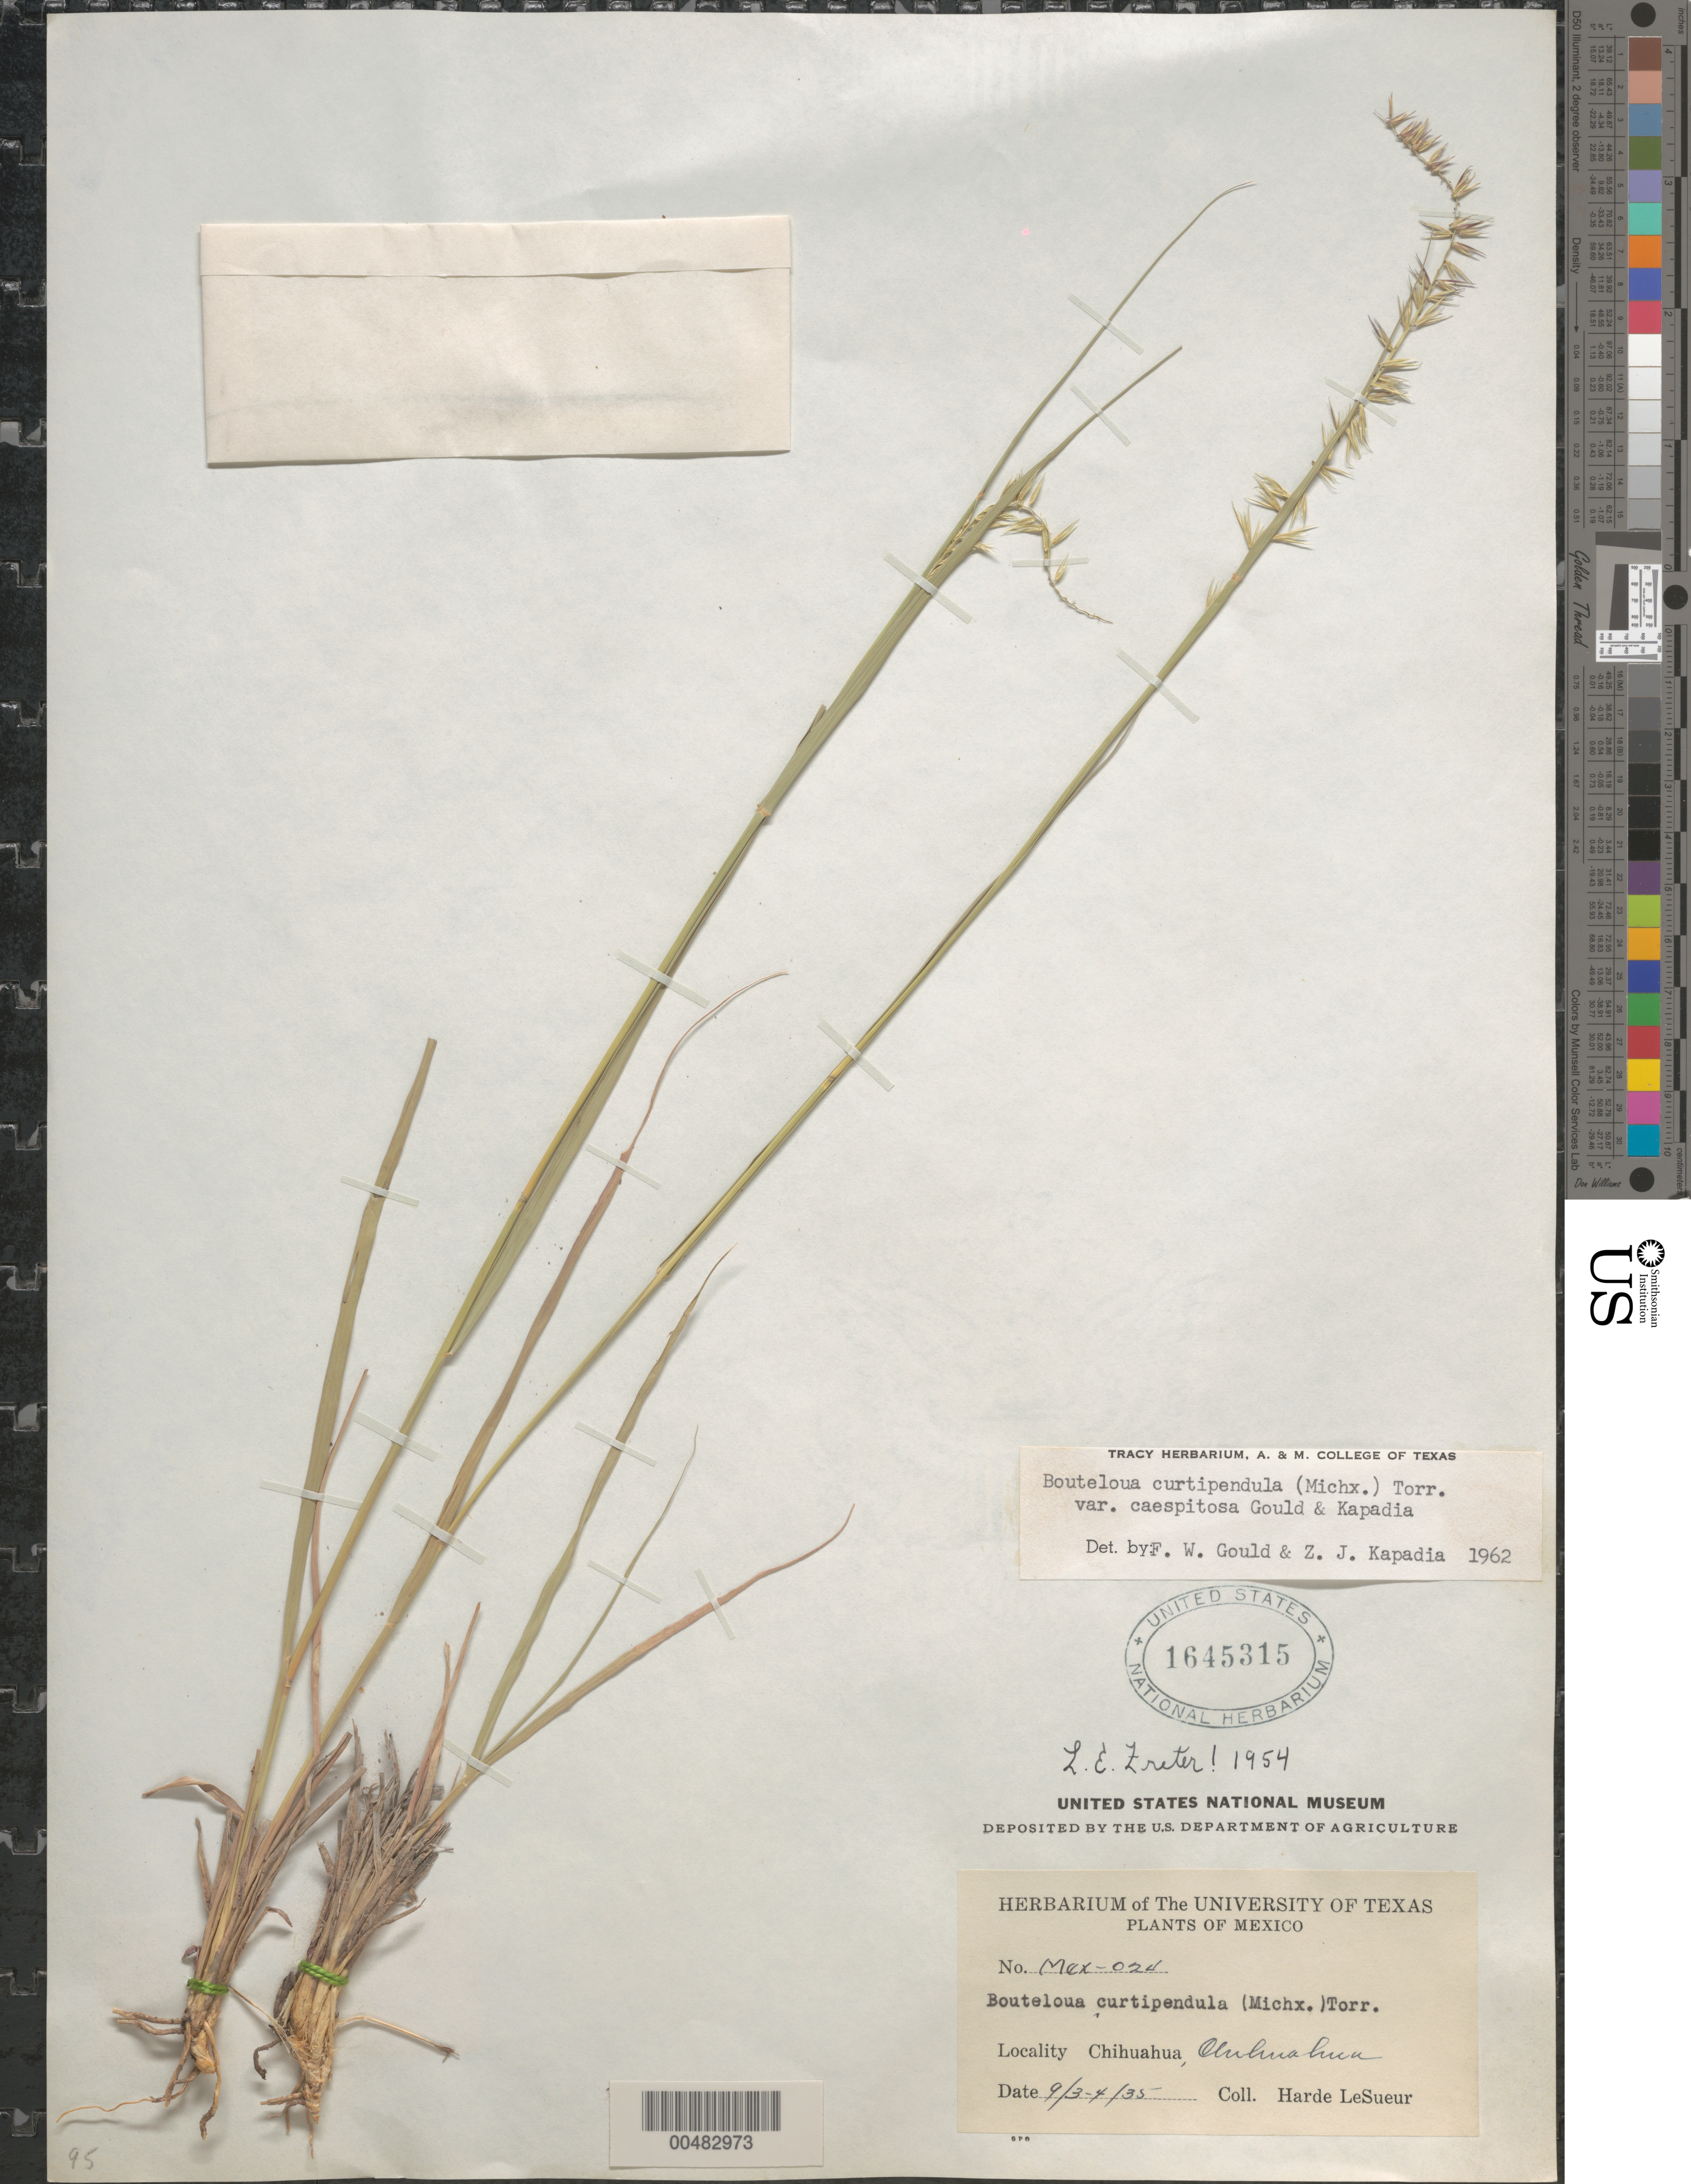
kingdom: Plantae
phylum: Tracheophyta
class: Liliopsida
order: Poales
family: Poaceae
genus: Bouteloua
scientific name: Bouteloua curtipendula var. caespitosa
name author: Gould & Kapadia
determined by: Gould, F. W.; Kapadia, Zarir J.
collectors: D. H. LeSueur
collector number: Mex-024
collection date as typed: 3 Sep 1935 to 4 Sep 1935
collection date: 1935-09-03/1935-09-04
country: Mexico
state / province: Chihuahua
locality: Chihuahua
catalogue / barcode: US 1645315